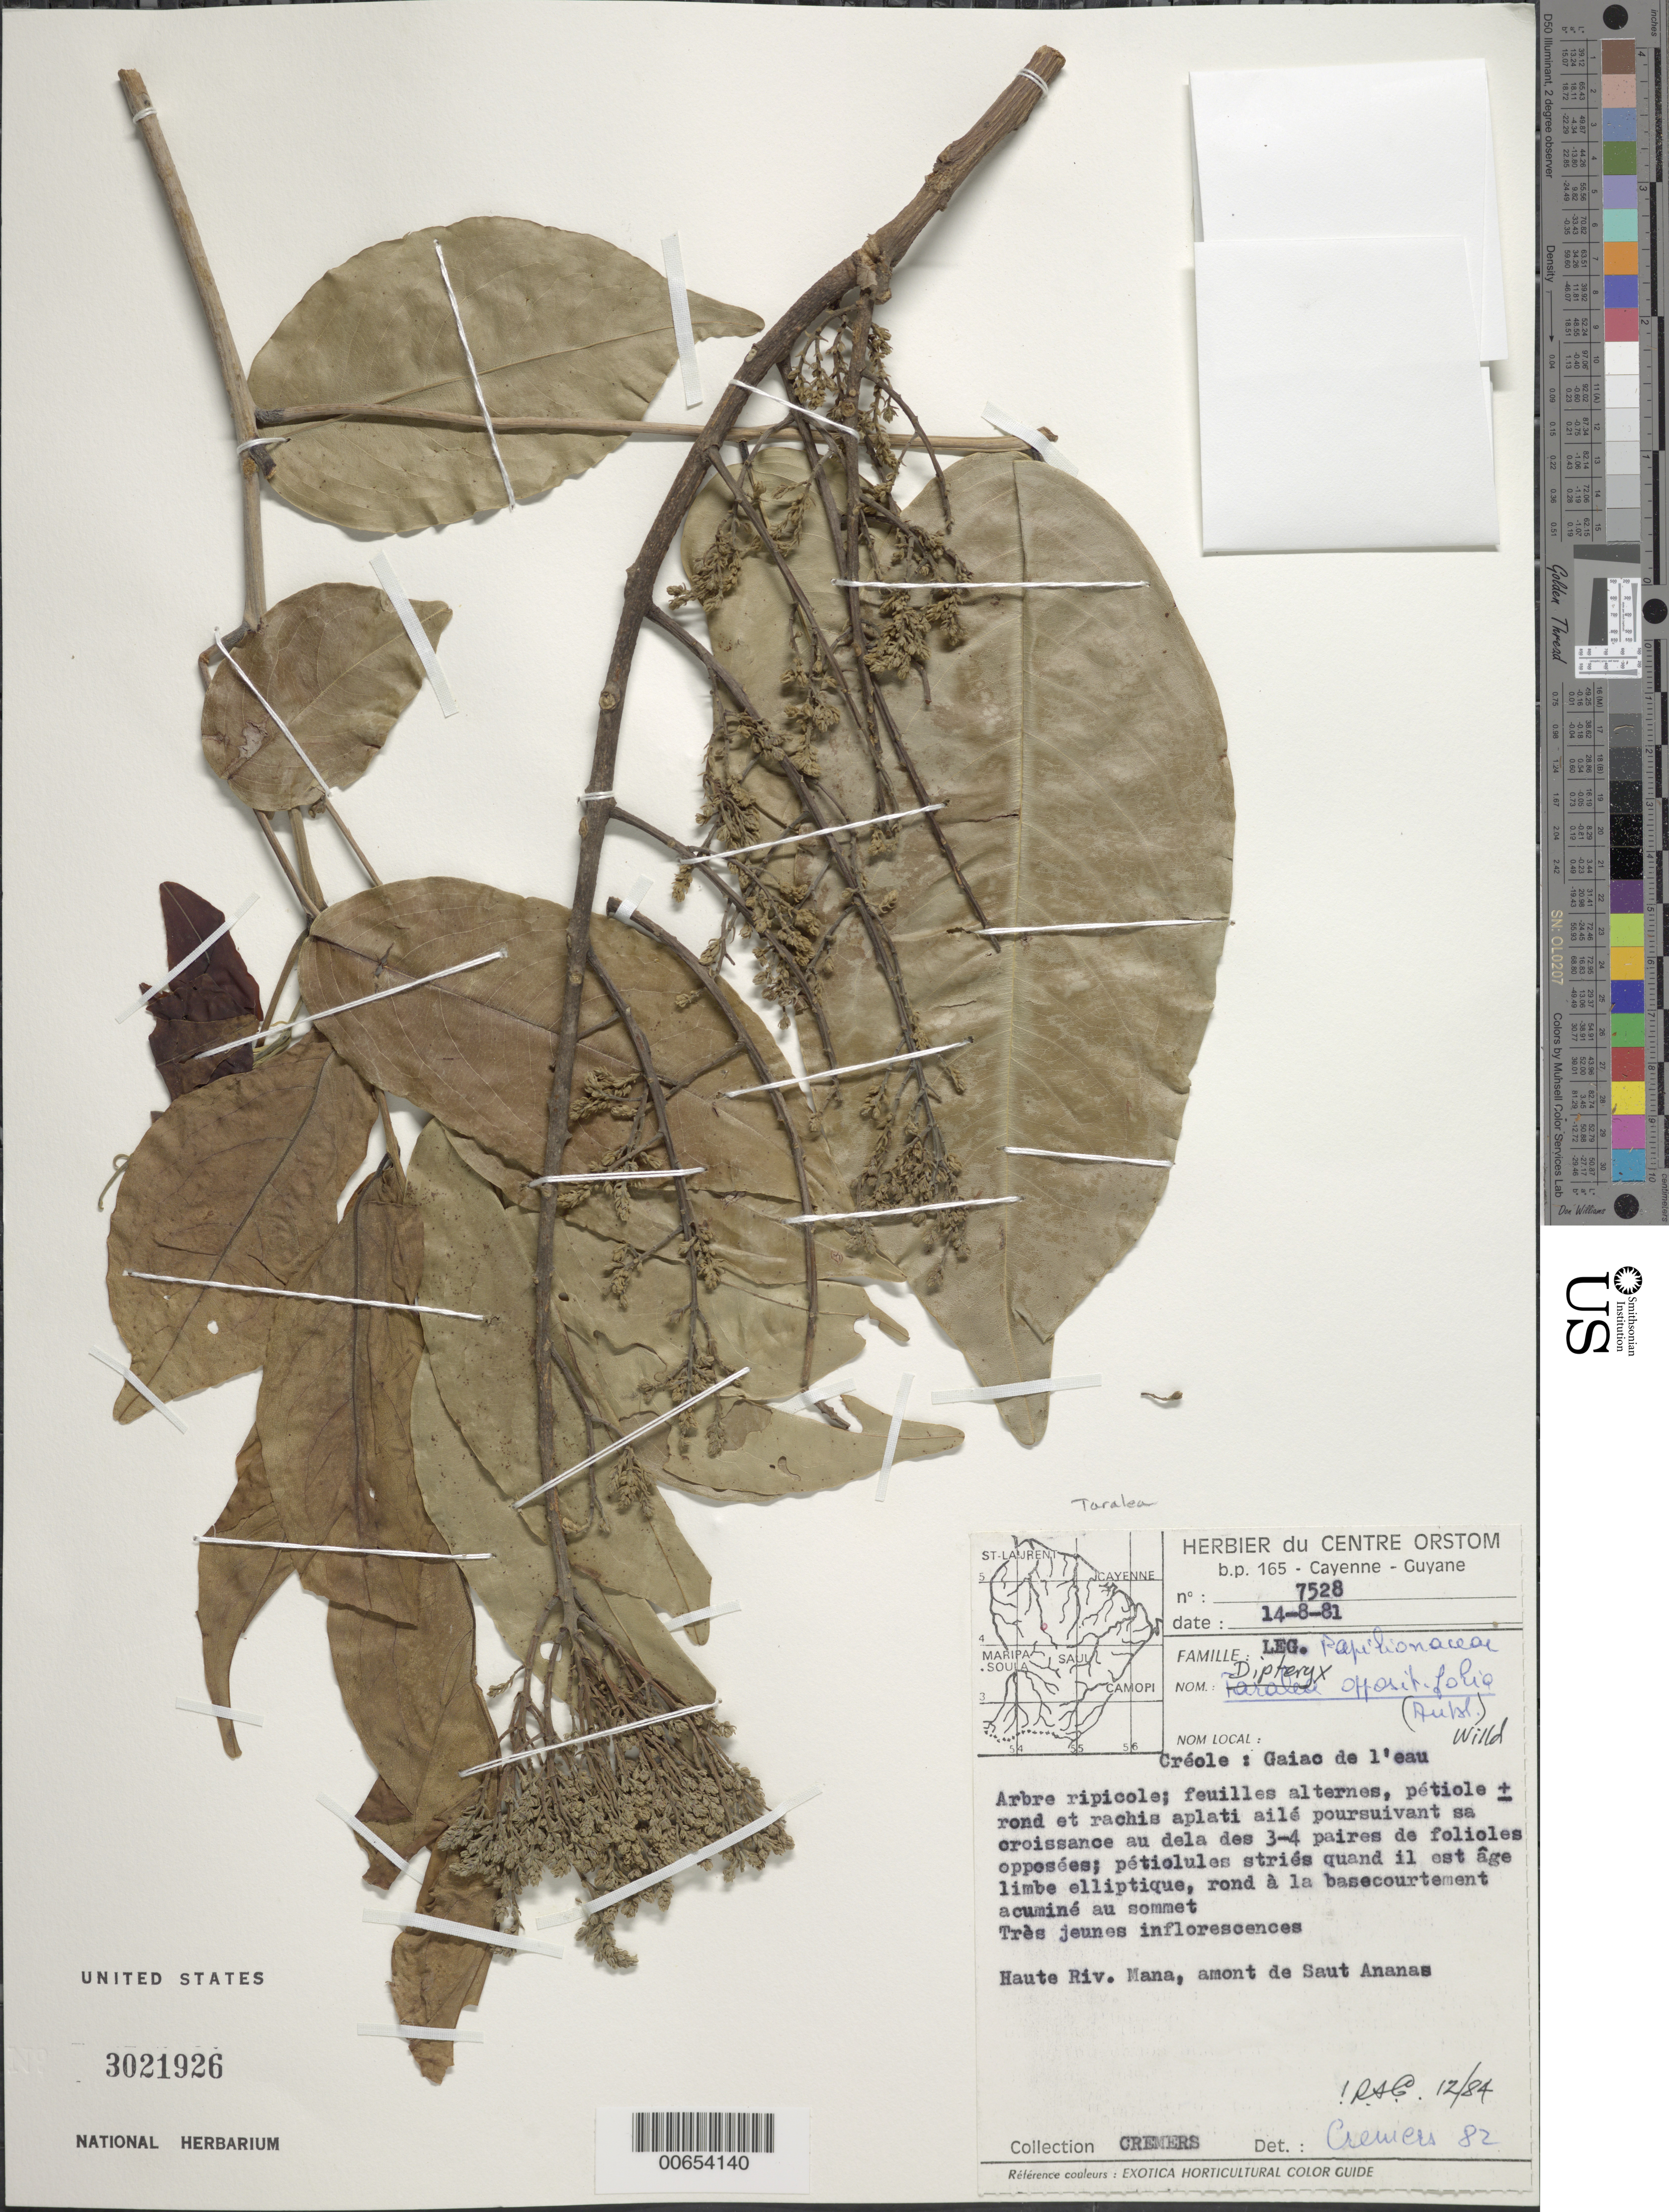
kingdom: Plantae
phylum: Tracheophyta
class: Magnoliopsida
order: Fabales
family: Fabaceae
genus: Taralea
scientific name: Taralea oppositifolia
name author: Aubl.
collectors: G. Cremers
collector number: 7528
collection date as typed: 14-Aug-81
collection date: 1981-08-14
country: French Guiana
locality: Saut Ananas - Bassin de la Mana - Haute Riv. Mana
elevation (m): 280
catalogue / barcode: US 3021926